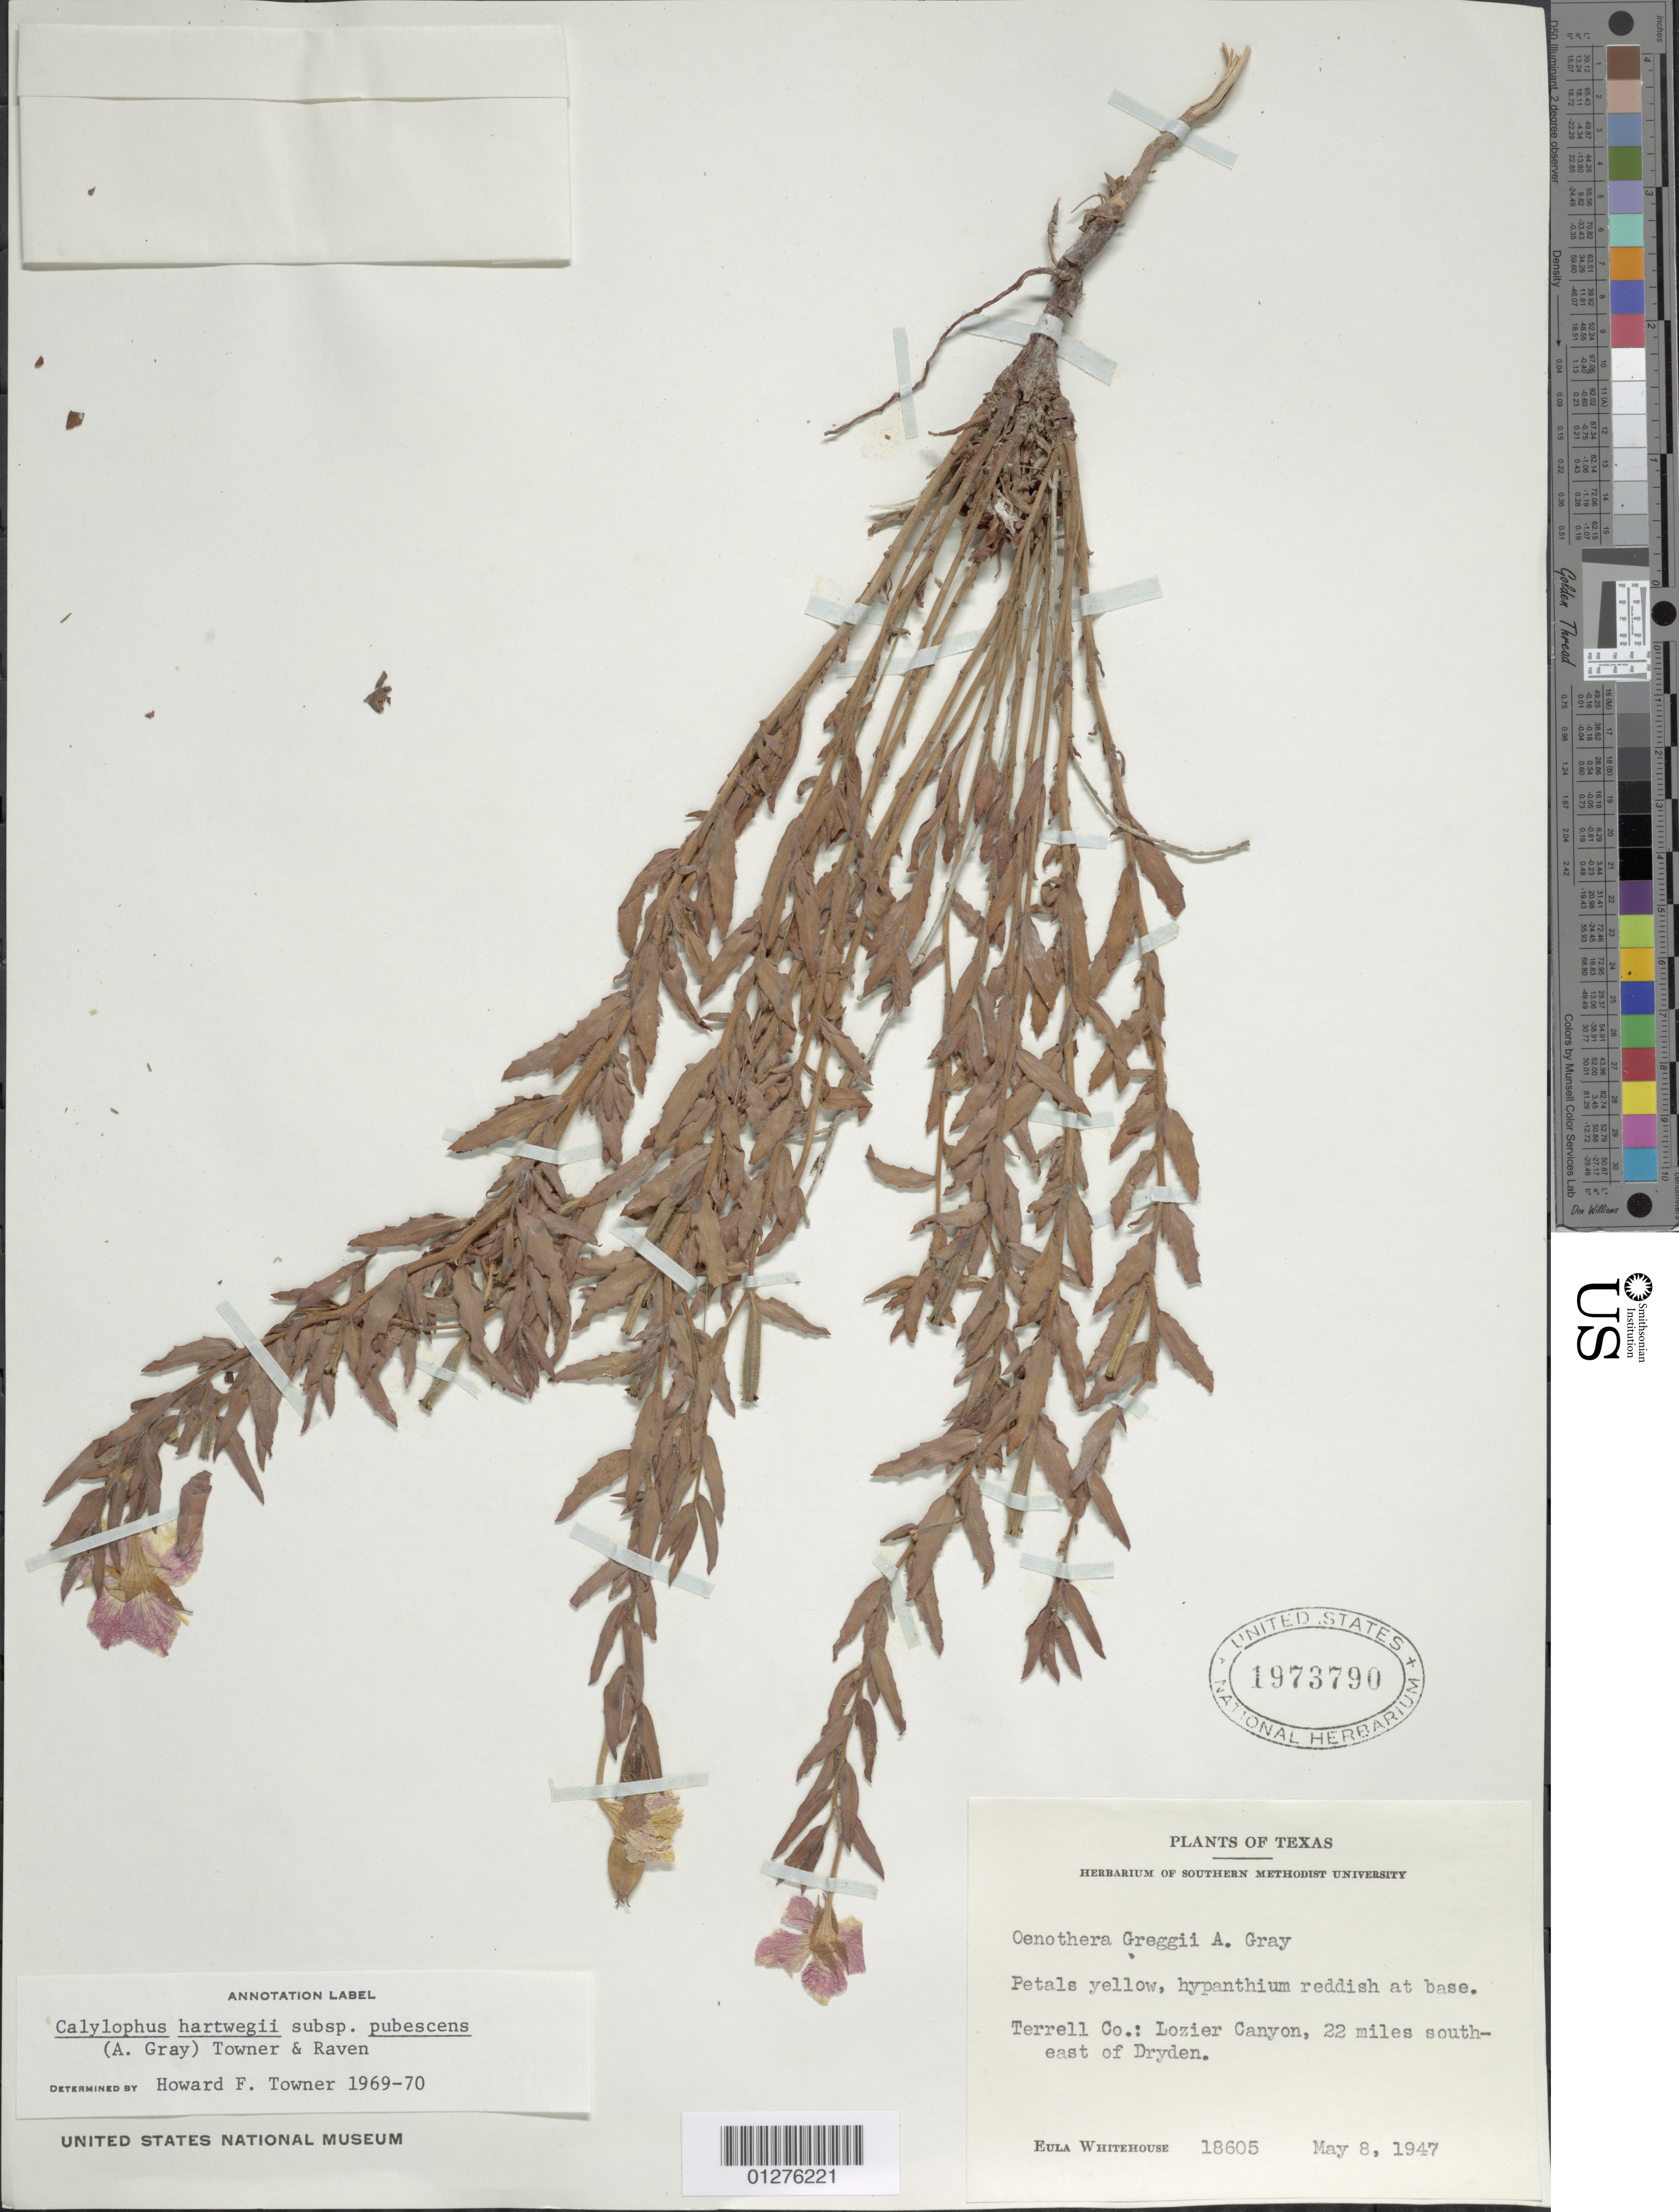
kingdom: Plantae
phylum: Tracheophyta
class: Magnoliopsida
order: Myrtales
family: Onagraceae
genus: Oenothera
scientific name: Oenothera hartwegii subsp. pubescens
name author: (A. Gray) W.L. Wagner & Hoch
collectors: E. Whitehouse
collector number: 18605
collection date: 1947-05-08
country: United States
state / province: Texas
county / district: Terrell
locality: Lozier Canyon, 22 miles south-east of Dryden.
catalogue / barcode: US 19737790